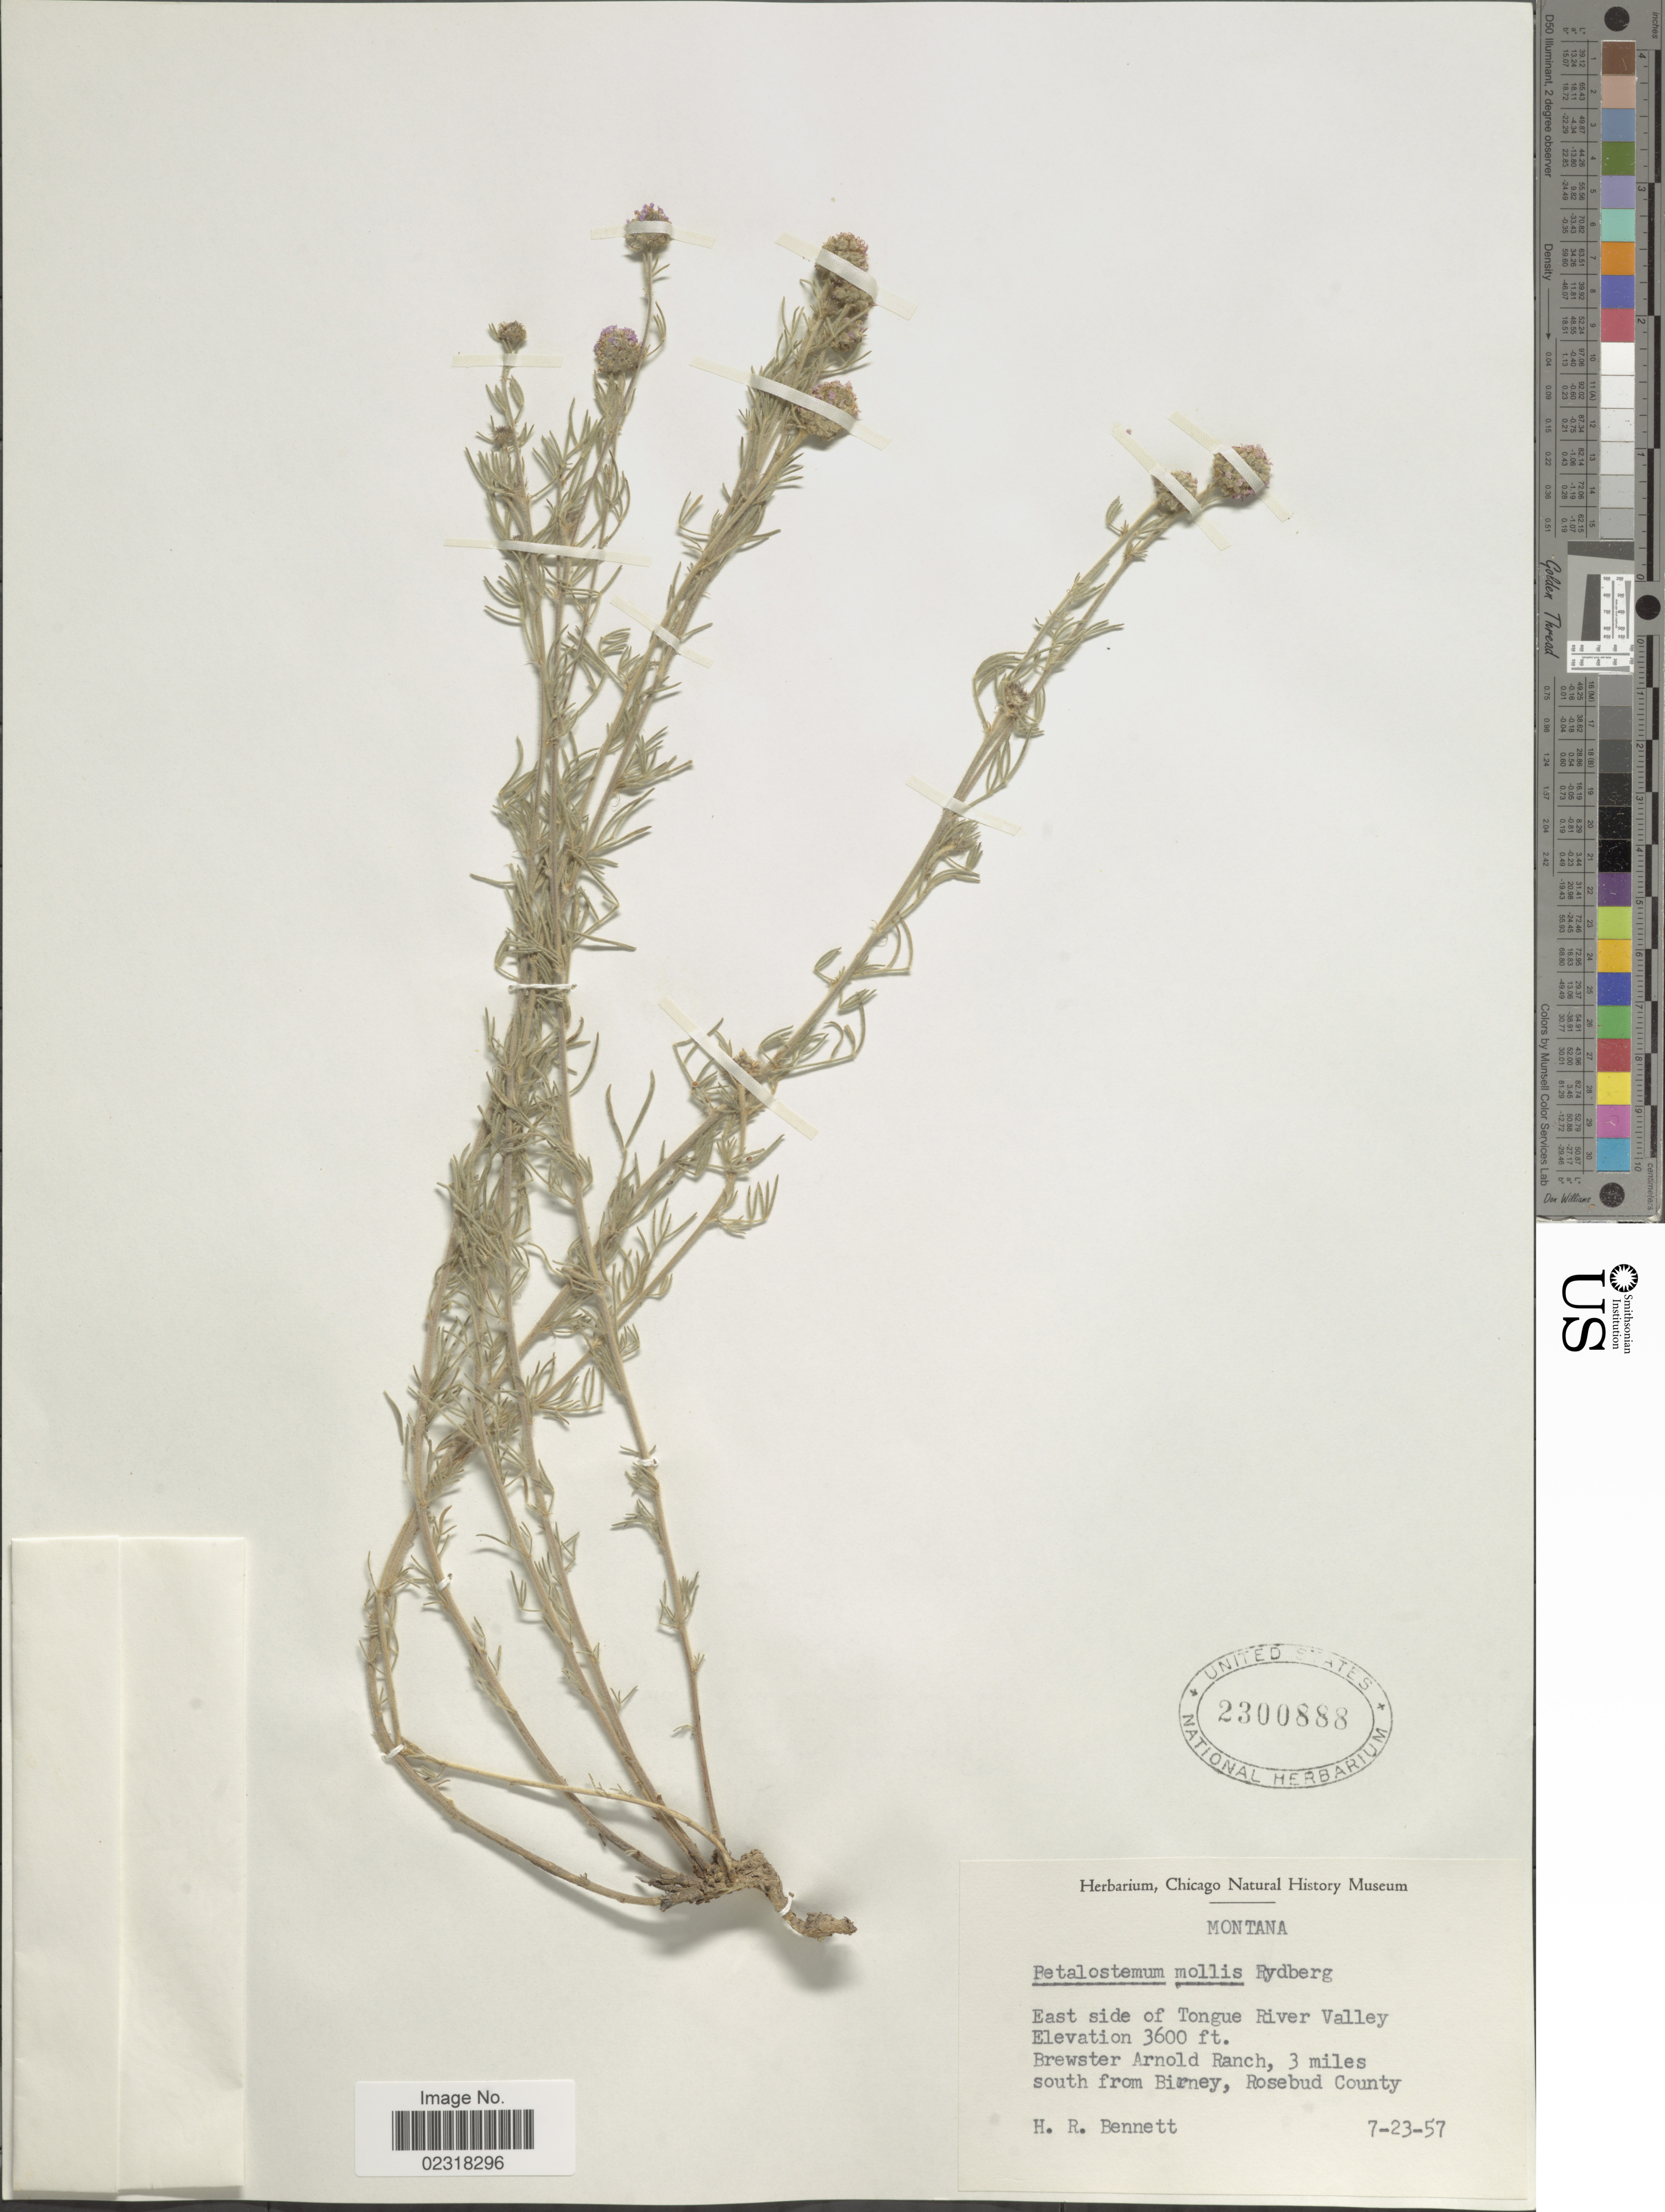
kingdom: Plantae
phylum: Tracheophyta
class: Magnoliopsida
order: Fabales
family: Fabaceae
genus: Dalea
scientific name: Dalea purpurea var. purpurea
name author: Vent.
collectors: H. R. Bennett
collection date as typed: Transcribed d/m/y: 23/7/57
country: United States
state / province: Montana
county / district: Rosebud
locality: East side of Tongue River Valley, Brewster Arnold Ranch, 3 miles south from Birney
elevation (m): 1097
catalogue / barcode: US 2300888